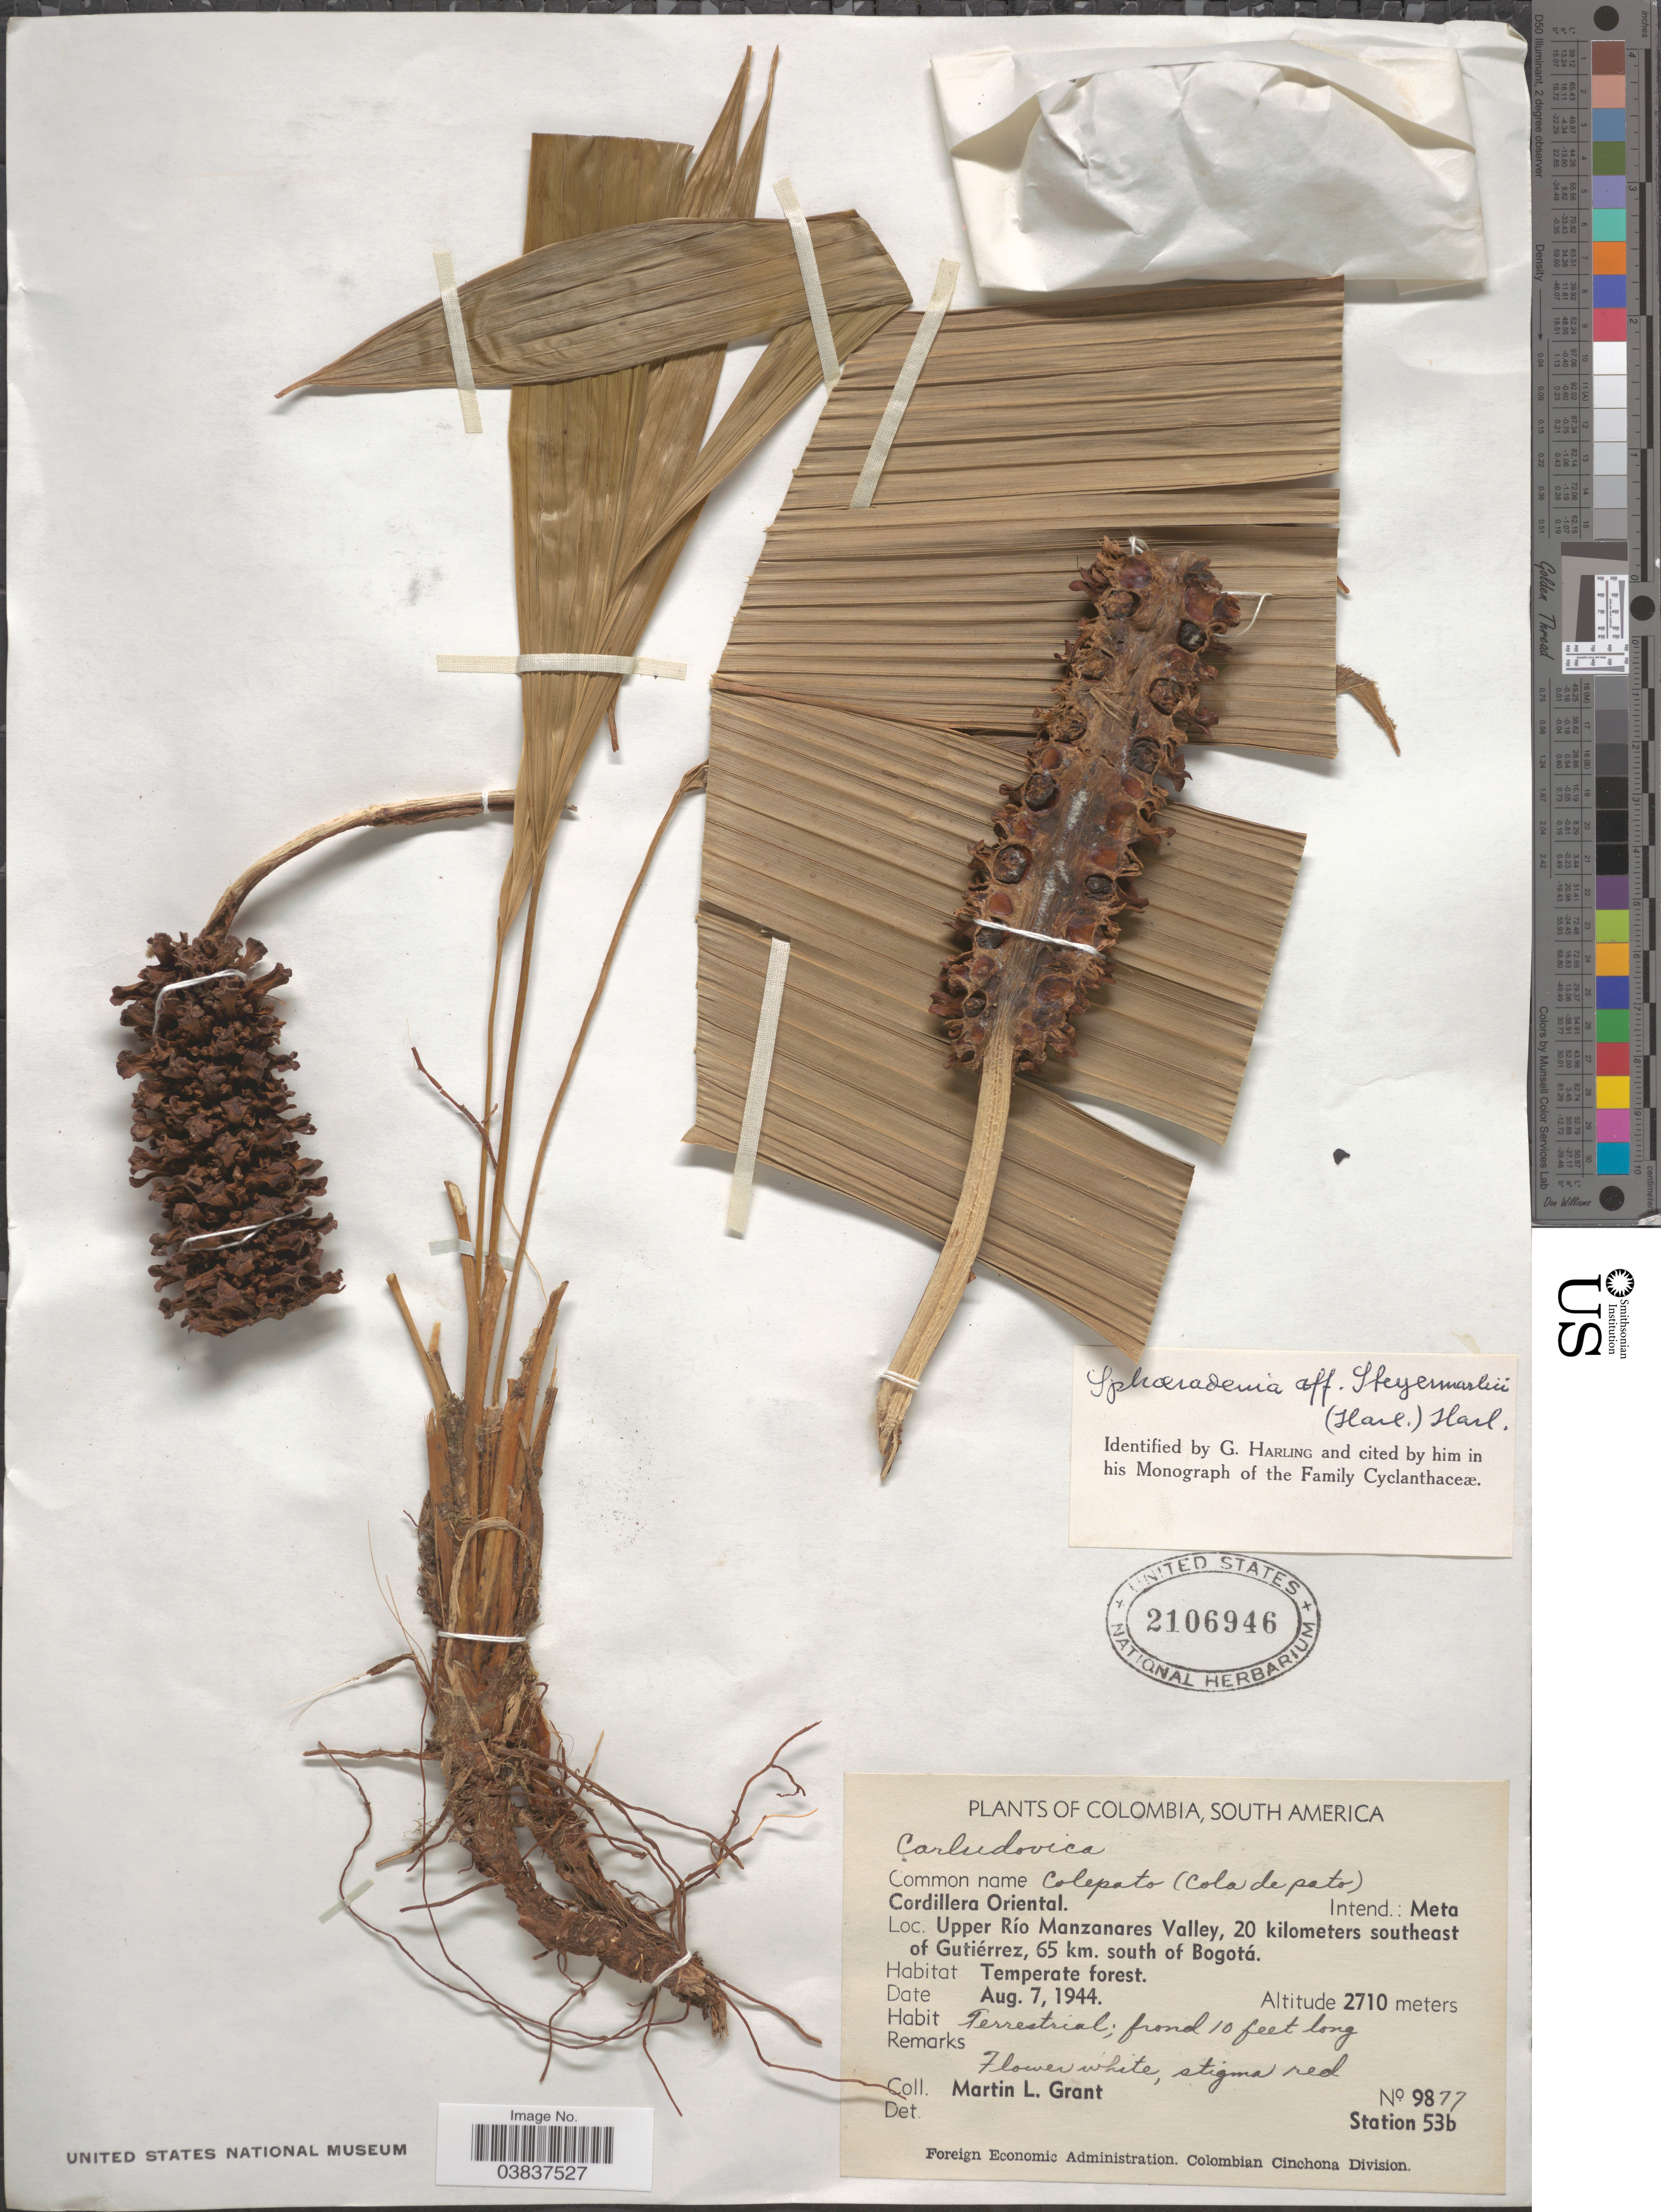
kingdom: Plantae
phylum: Tracheophyta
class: Liliopsida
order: Pandanales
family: Cyclanthaceae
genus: Sphaeradenia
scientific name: Sphaeradenia steyermarkii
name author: (Hart.) Harling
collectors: M. L. Grant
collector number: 9877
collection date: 1944-08-07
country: Colombia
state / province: Meta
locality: Cordillera Oriental. Intend: Meta. Upper Río Manzanares Valley, 20 kilometers southeast of Gutiérrez, 65 km. south of Bogotá.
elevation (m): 2710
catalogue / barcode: US 2106946